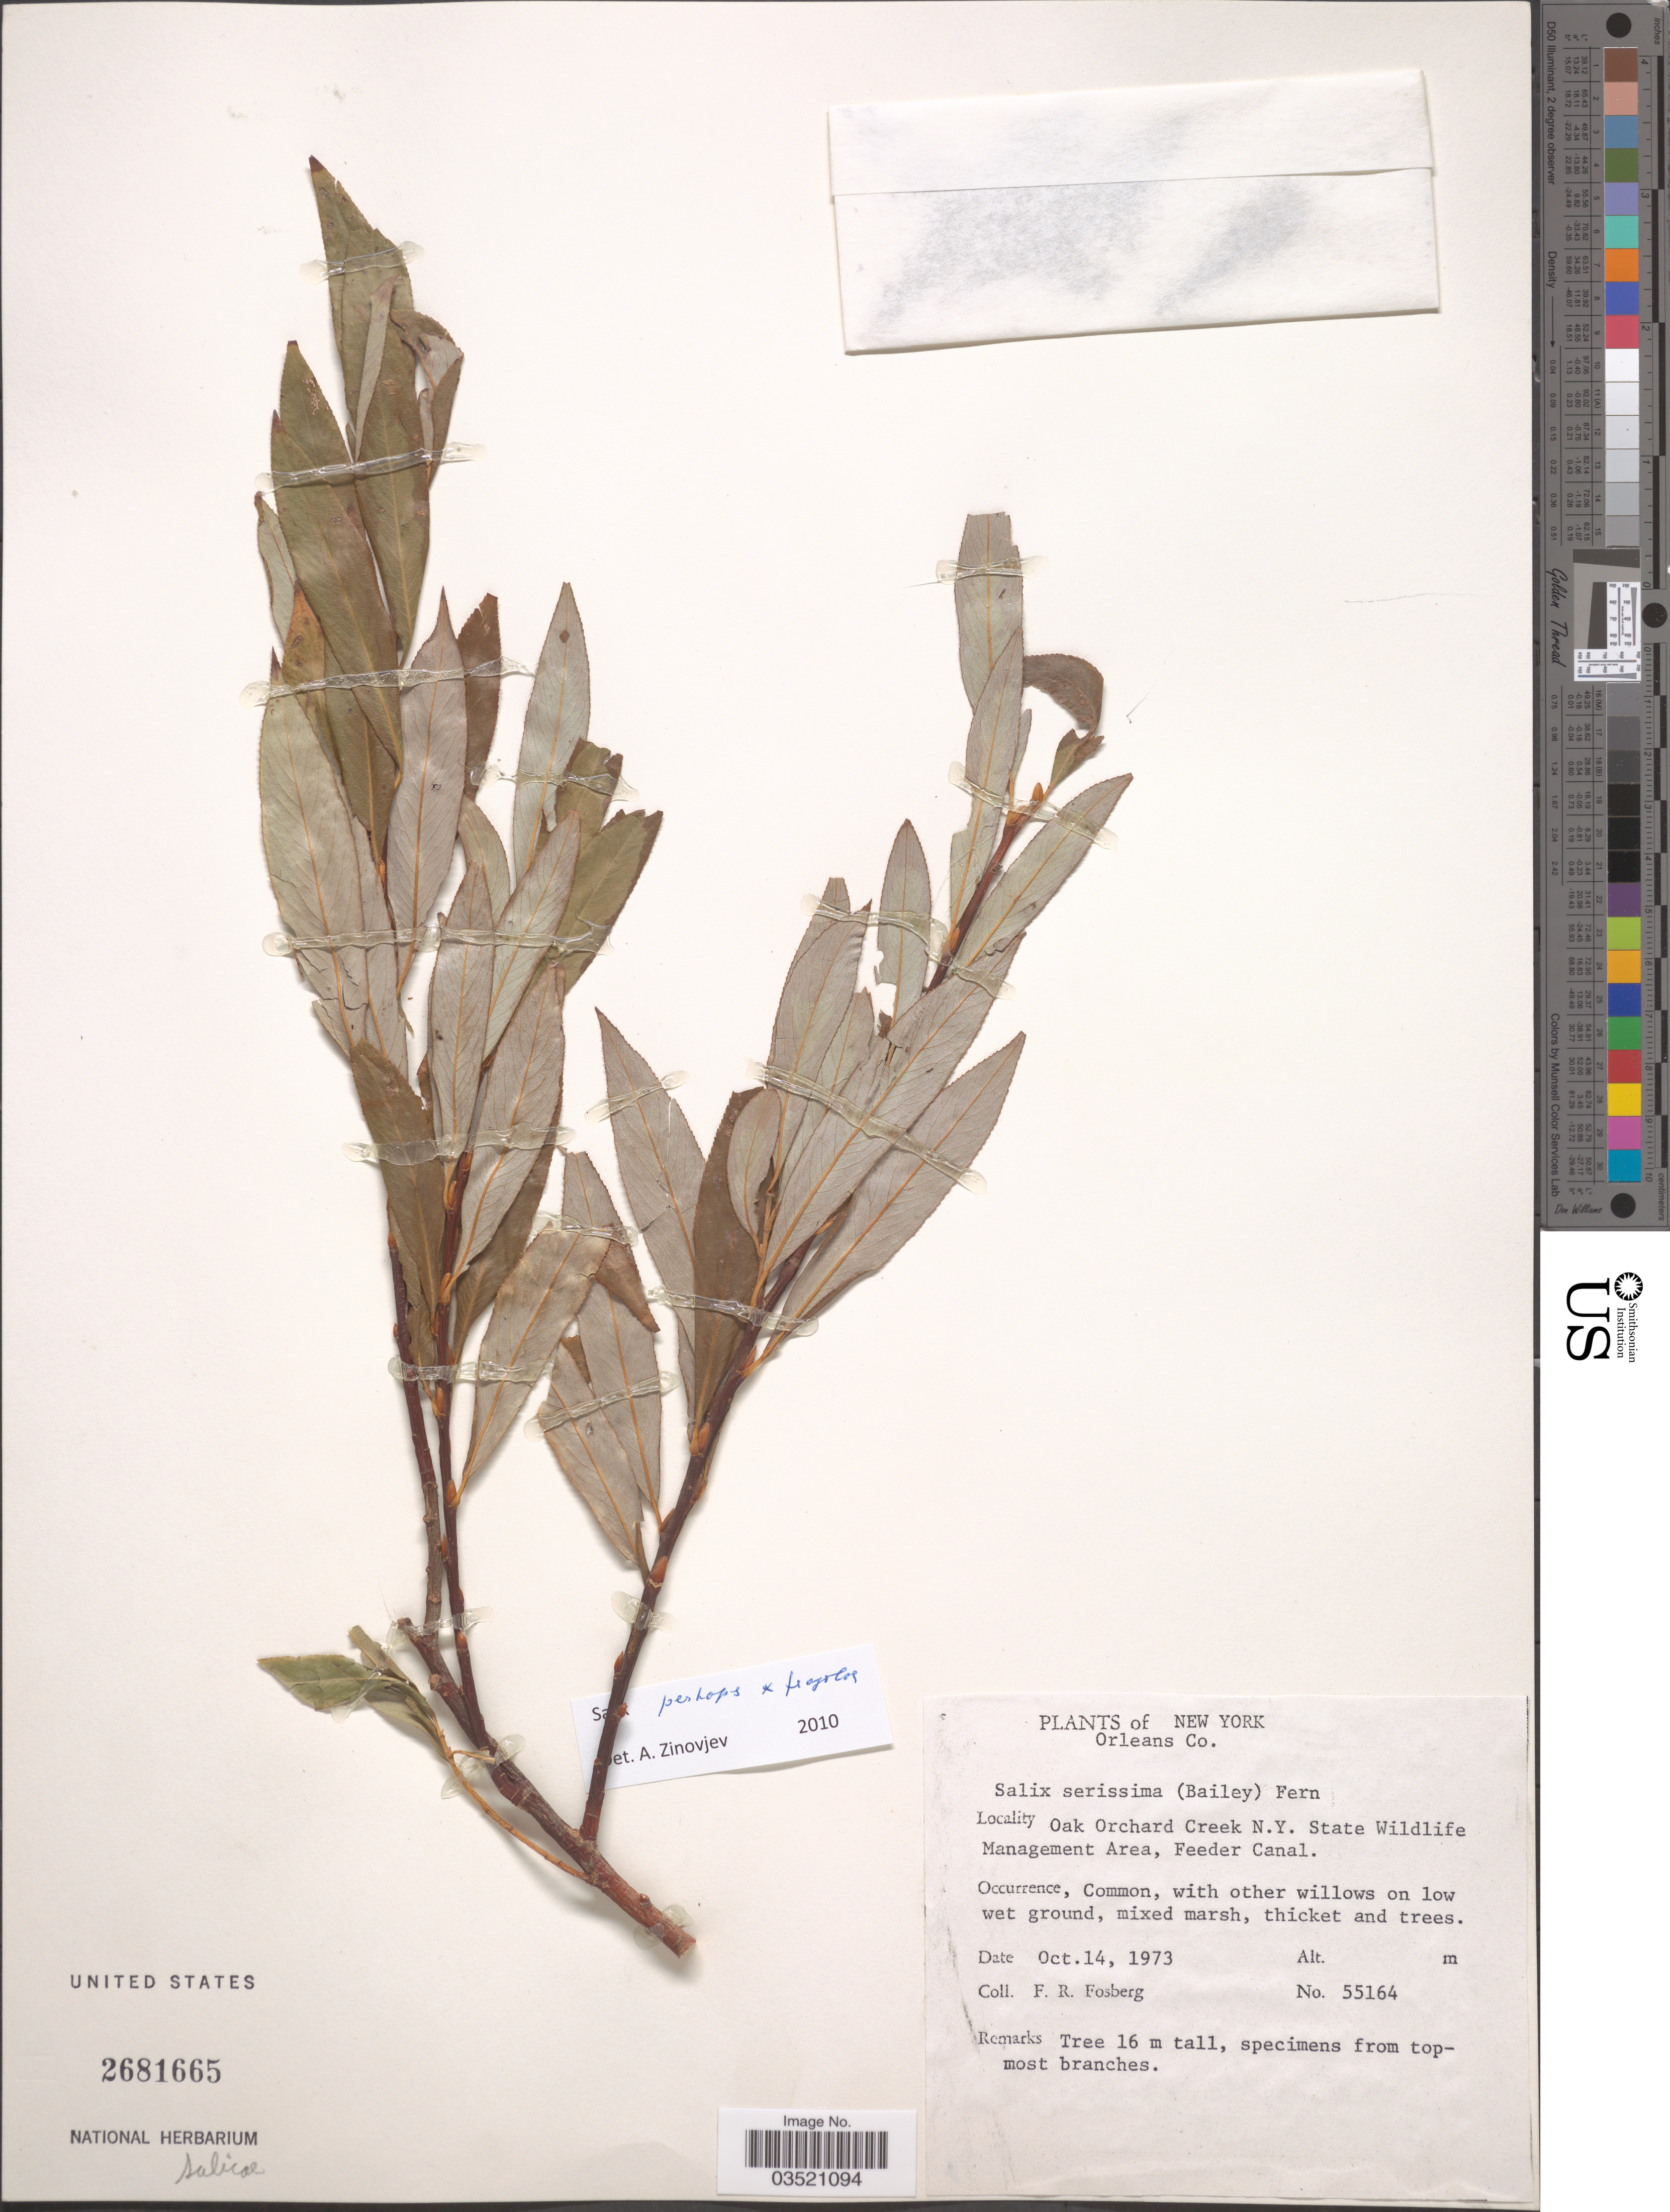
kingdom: Plantae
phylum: Tracheophyta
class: Magnoliopsida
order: Malpighiales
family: Salicaceae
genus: Salix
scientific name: Salix serissima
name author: (L.H. Bailey) Fernald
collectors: F. R. Fosberg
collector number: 55164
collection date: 1973-10-14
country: United States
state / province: New York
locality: Orleans Co. Oak Orchard Creek N.Y. State Wildlife Management Area, Feeder Canal.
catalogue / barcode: US 2681665